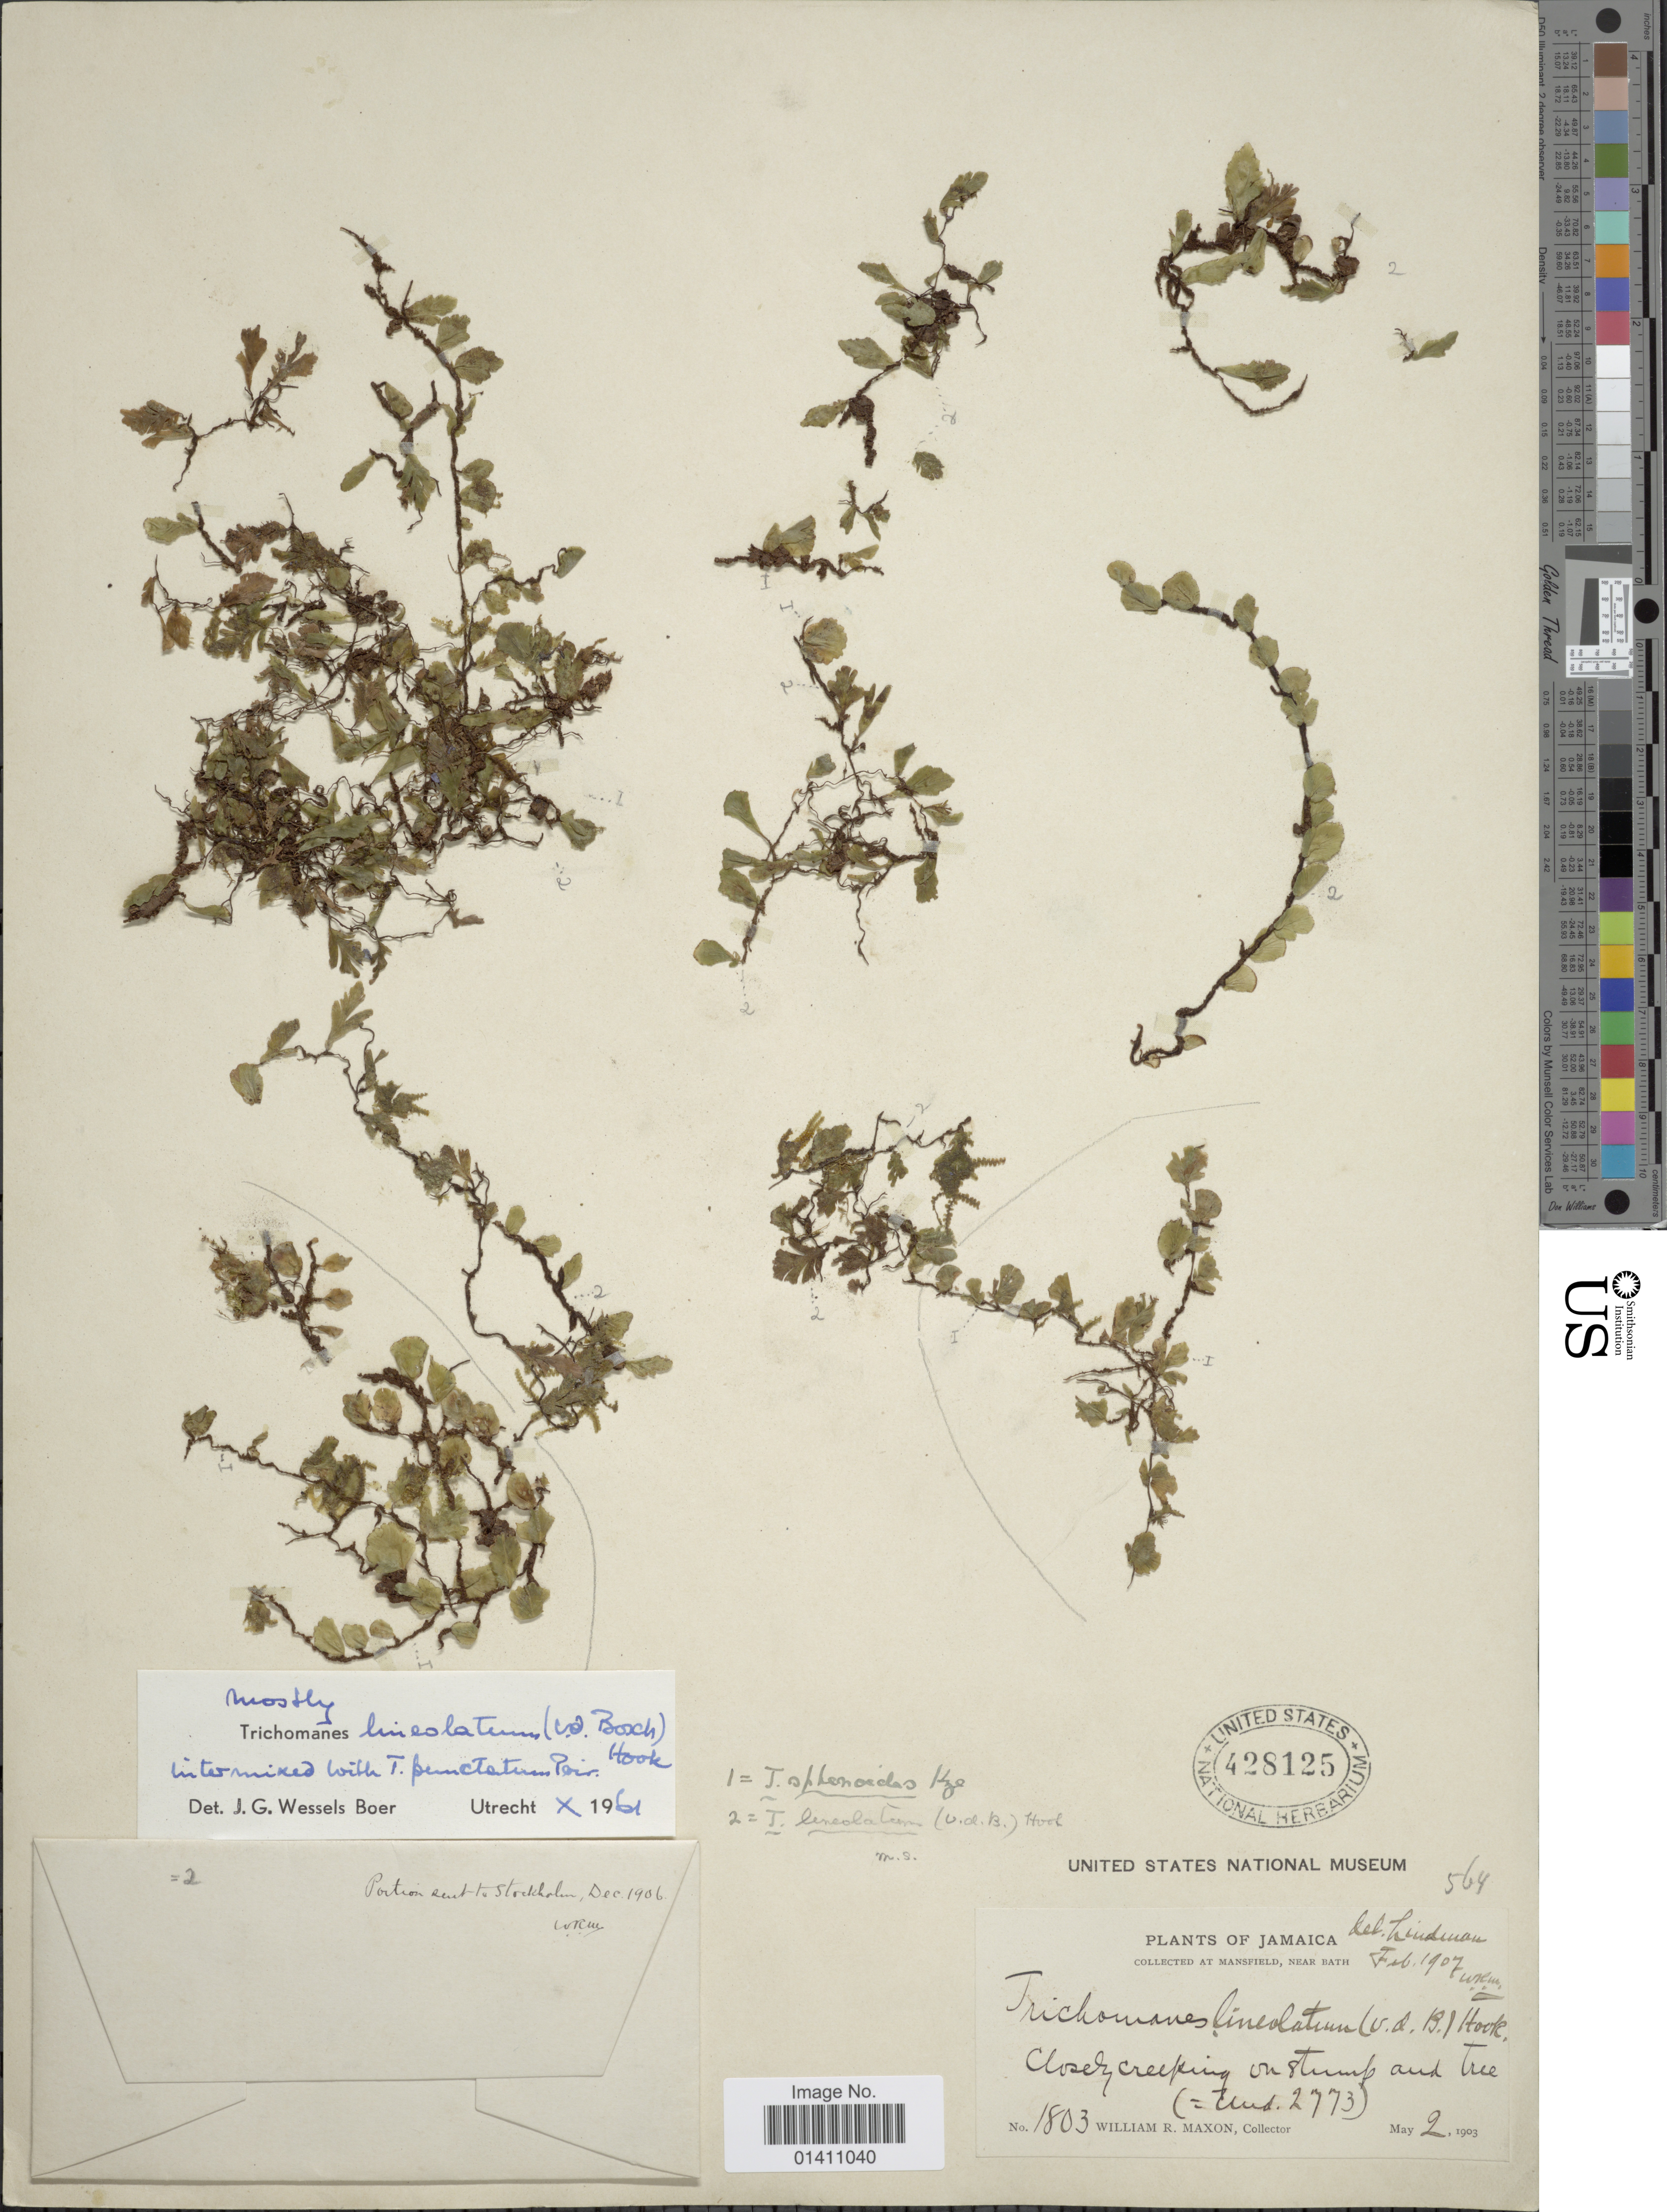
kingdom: Plantae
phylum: Tracheophyta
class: Polypodiopsida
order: Hymenophyllales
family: Hymenophyllaceae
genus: Didymoglossum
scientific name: Didymoglossum lineolatum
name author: Bosch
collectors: W. R. Maxon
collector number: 1803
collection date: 1903-05-02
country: Jamaica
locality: Mansfield, near Bath.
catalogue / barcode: US 428125